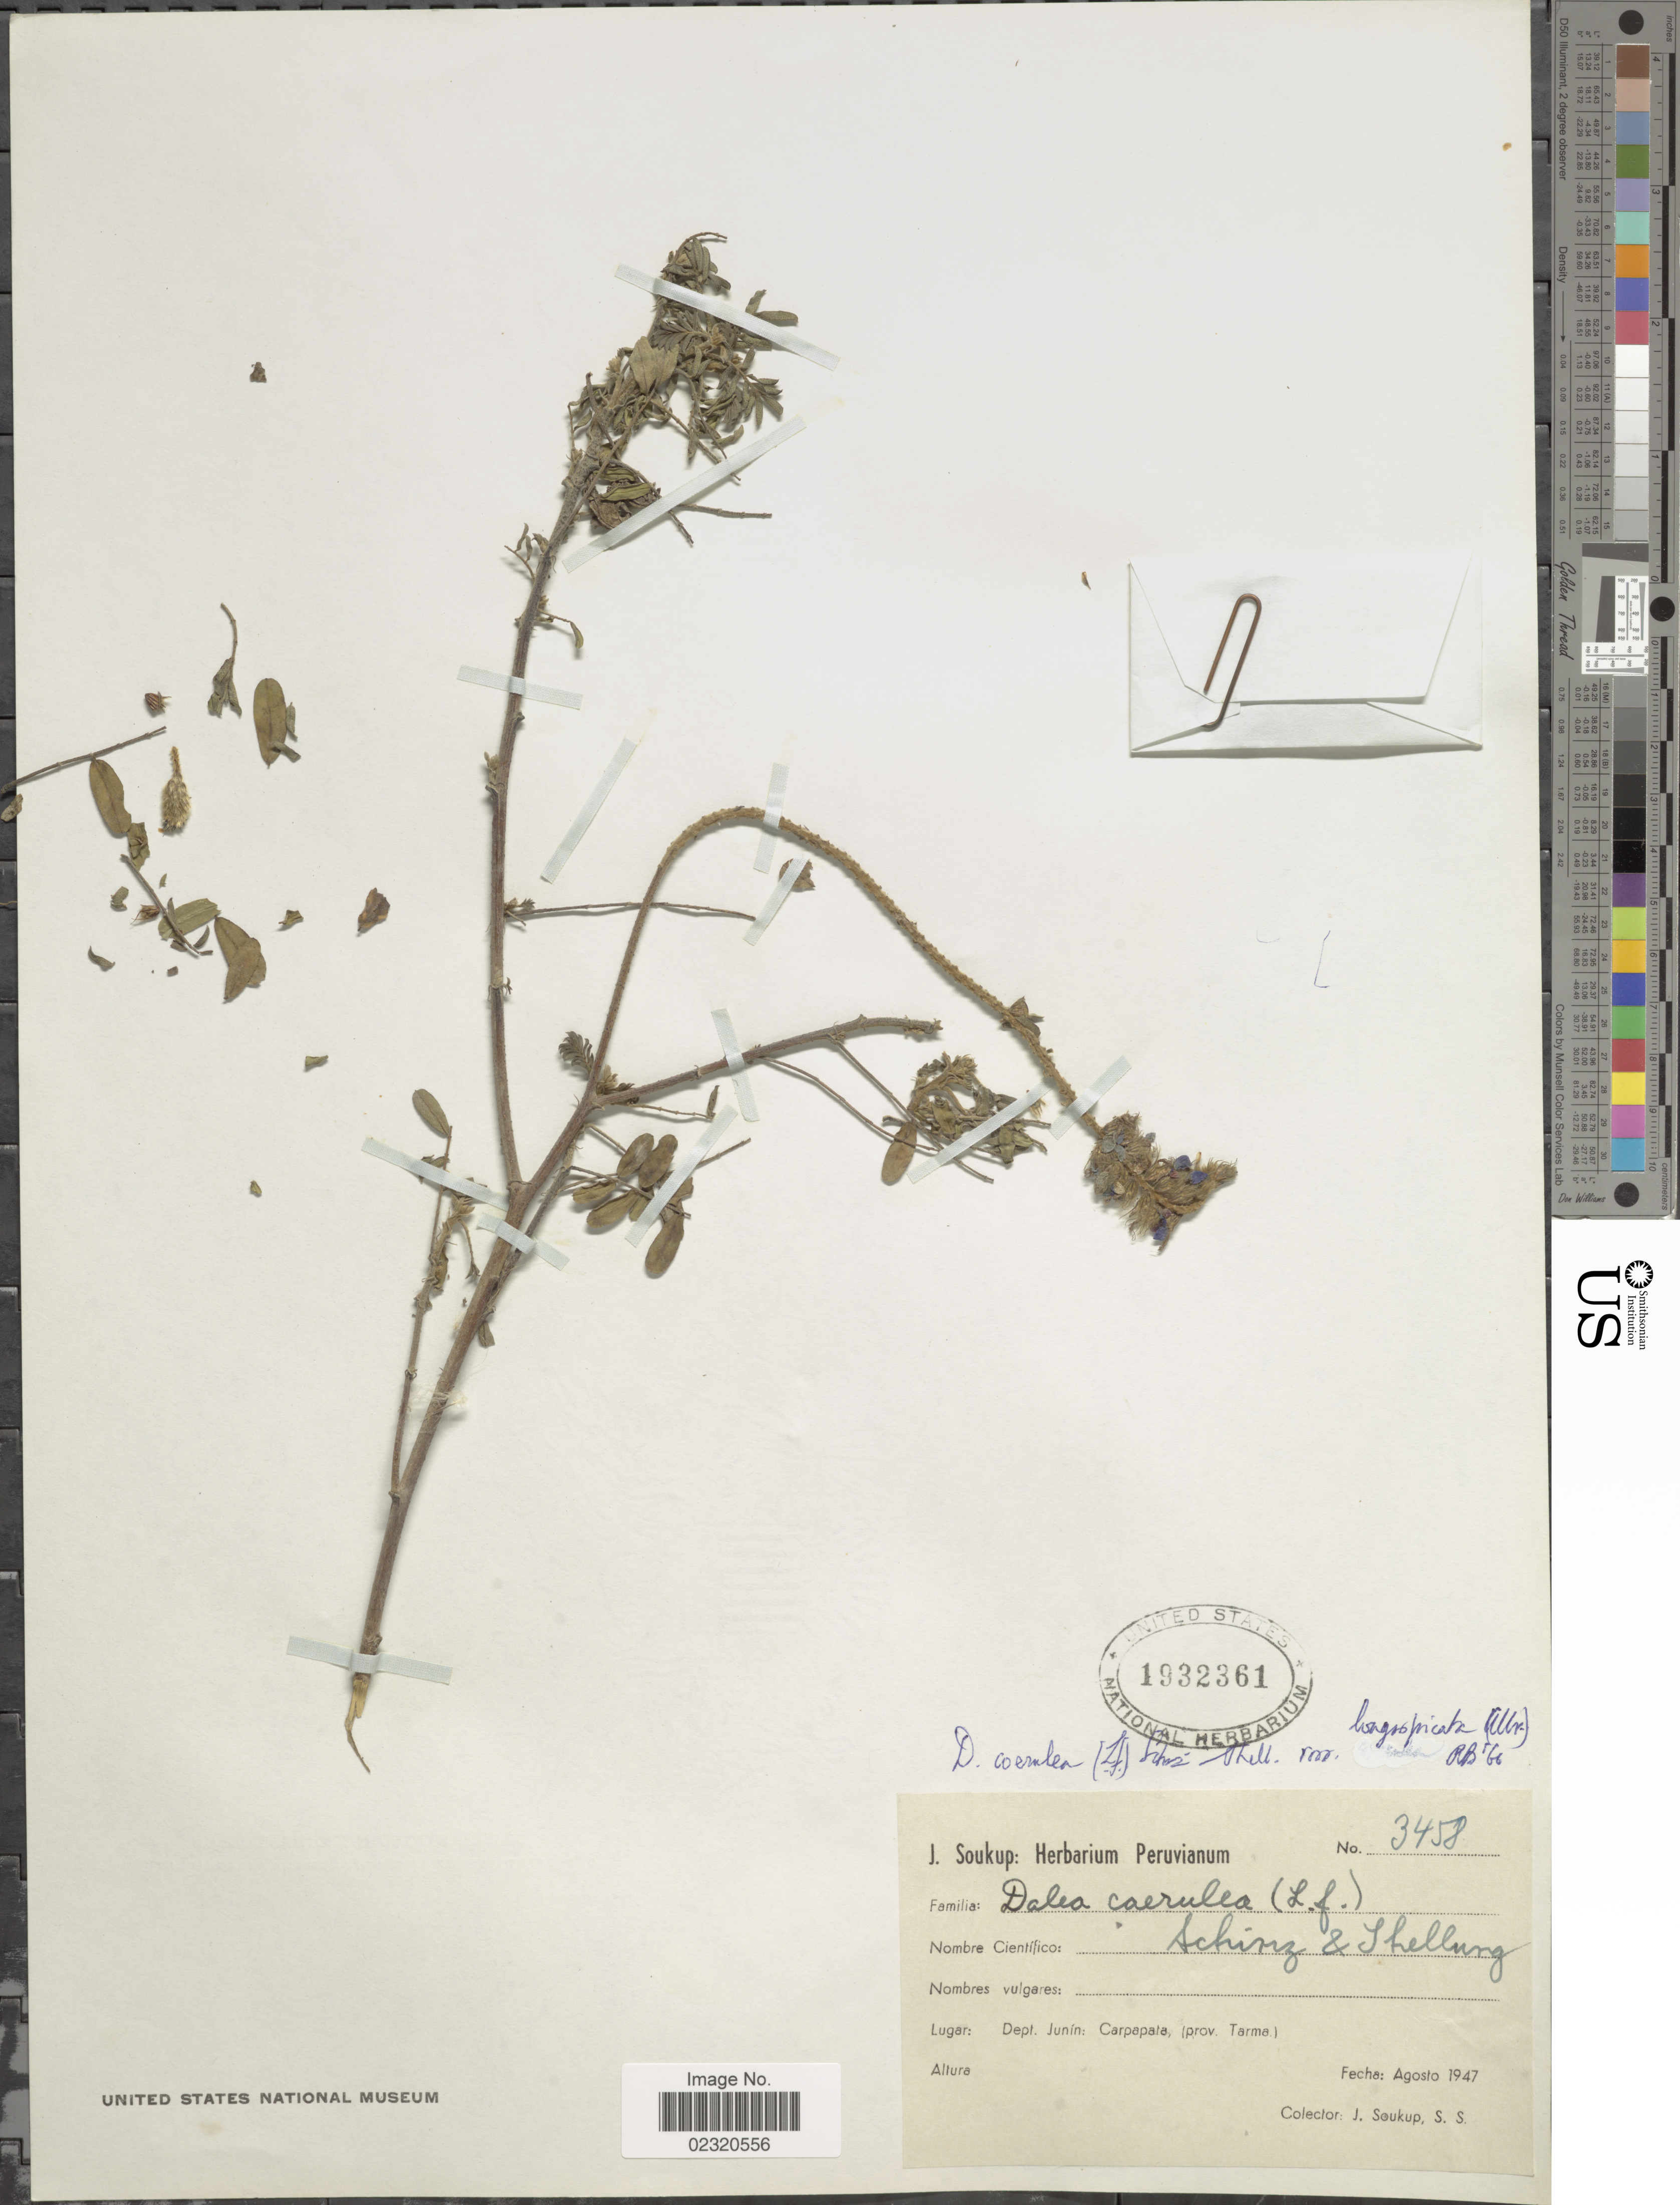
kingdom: Plantae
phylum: Tracheophyta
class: Magnoliopsida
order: Fabales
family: Fabaceae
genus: Dalea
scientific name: Dalea coerulea var. longispicata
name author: (Ulbr.) Barneby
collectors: J. Soukup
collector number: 3458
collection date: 1947-08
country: Peru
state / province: Junín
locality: Carapata, Prov. Tarma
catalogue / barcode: US 1932361